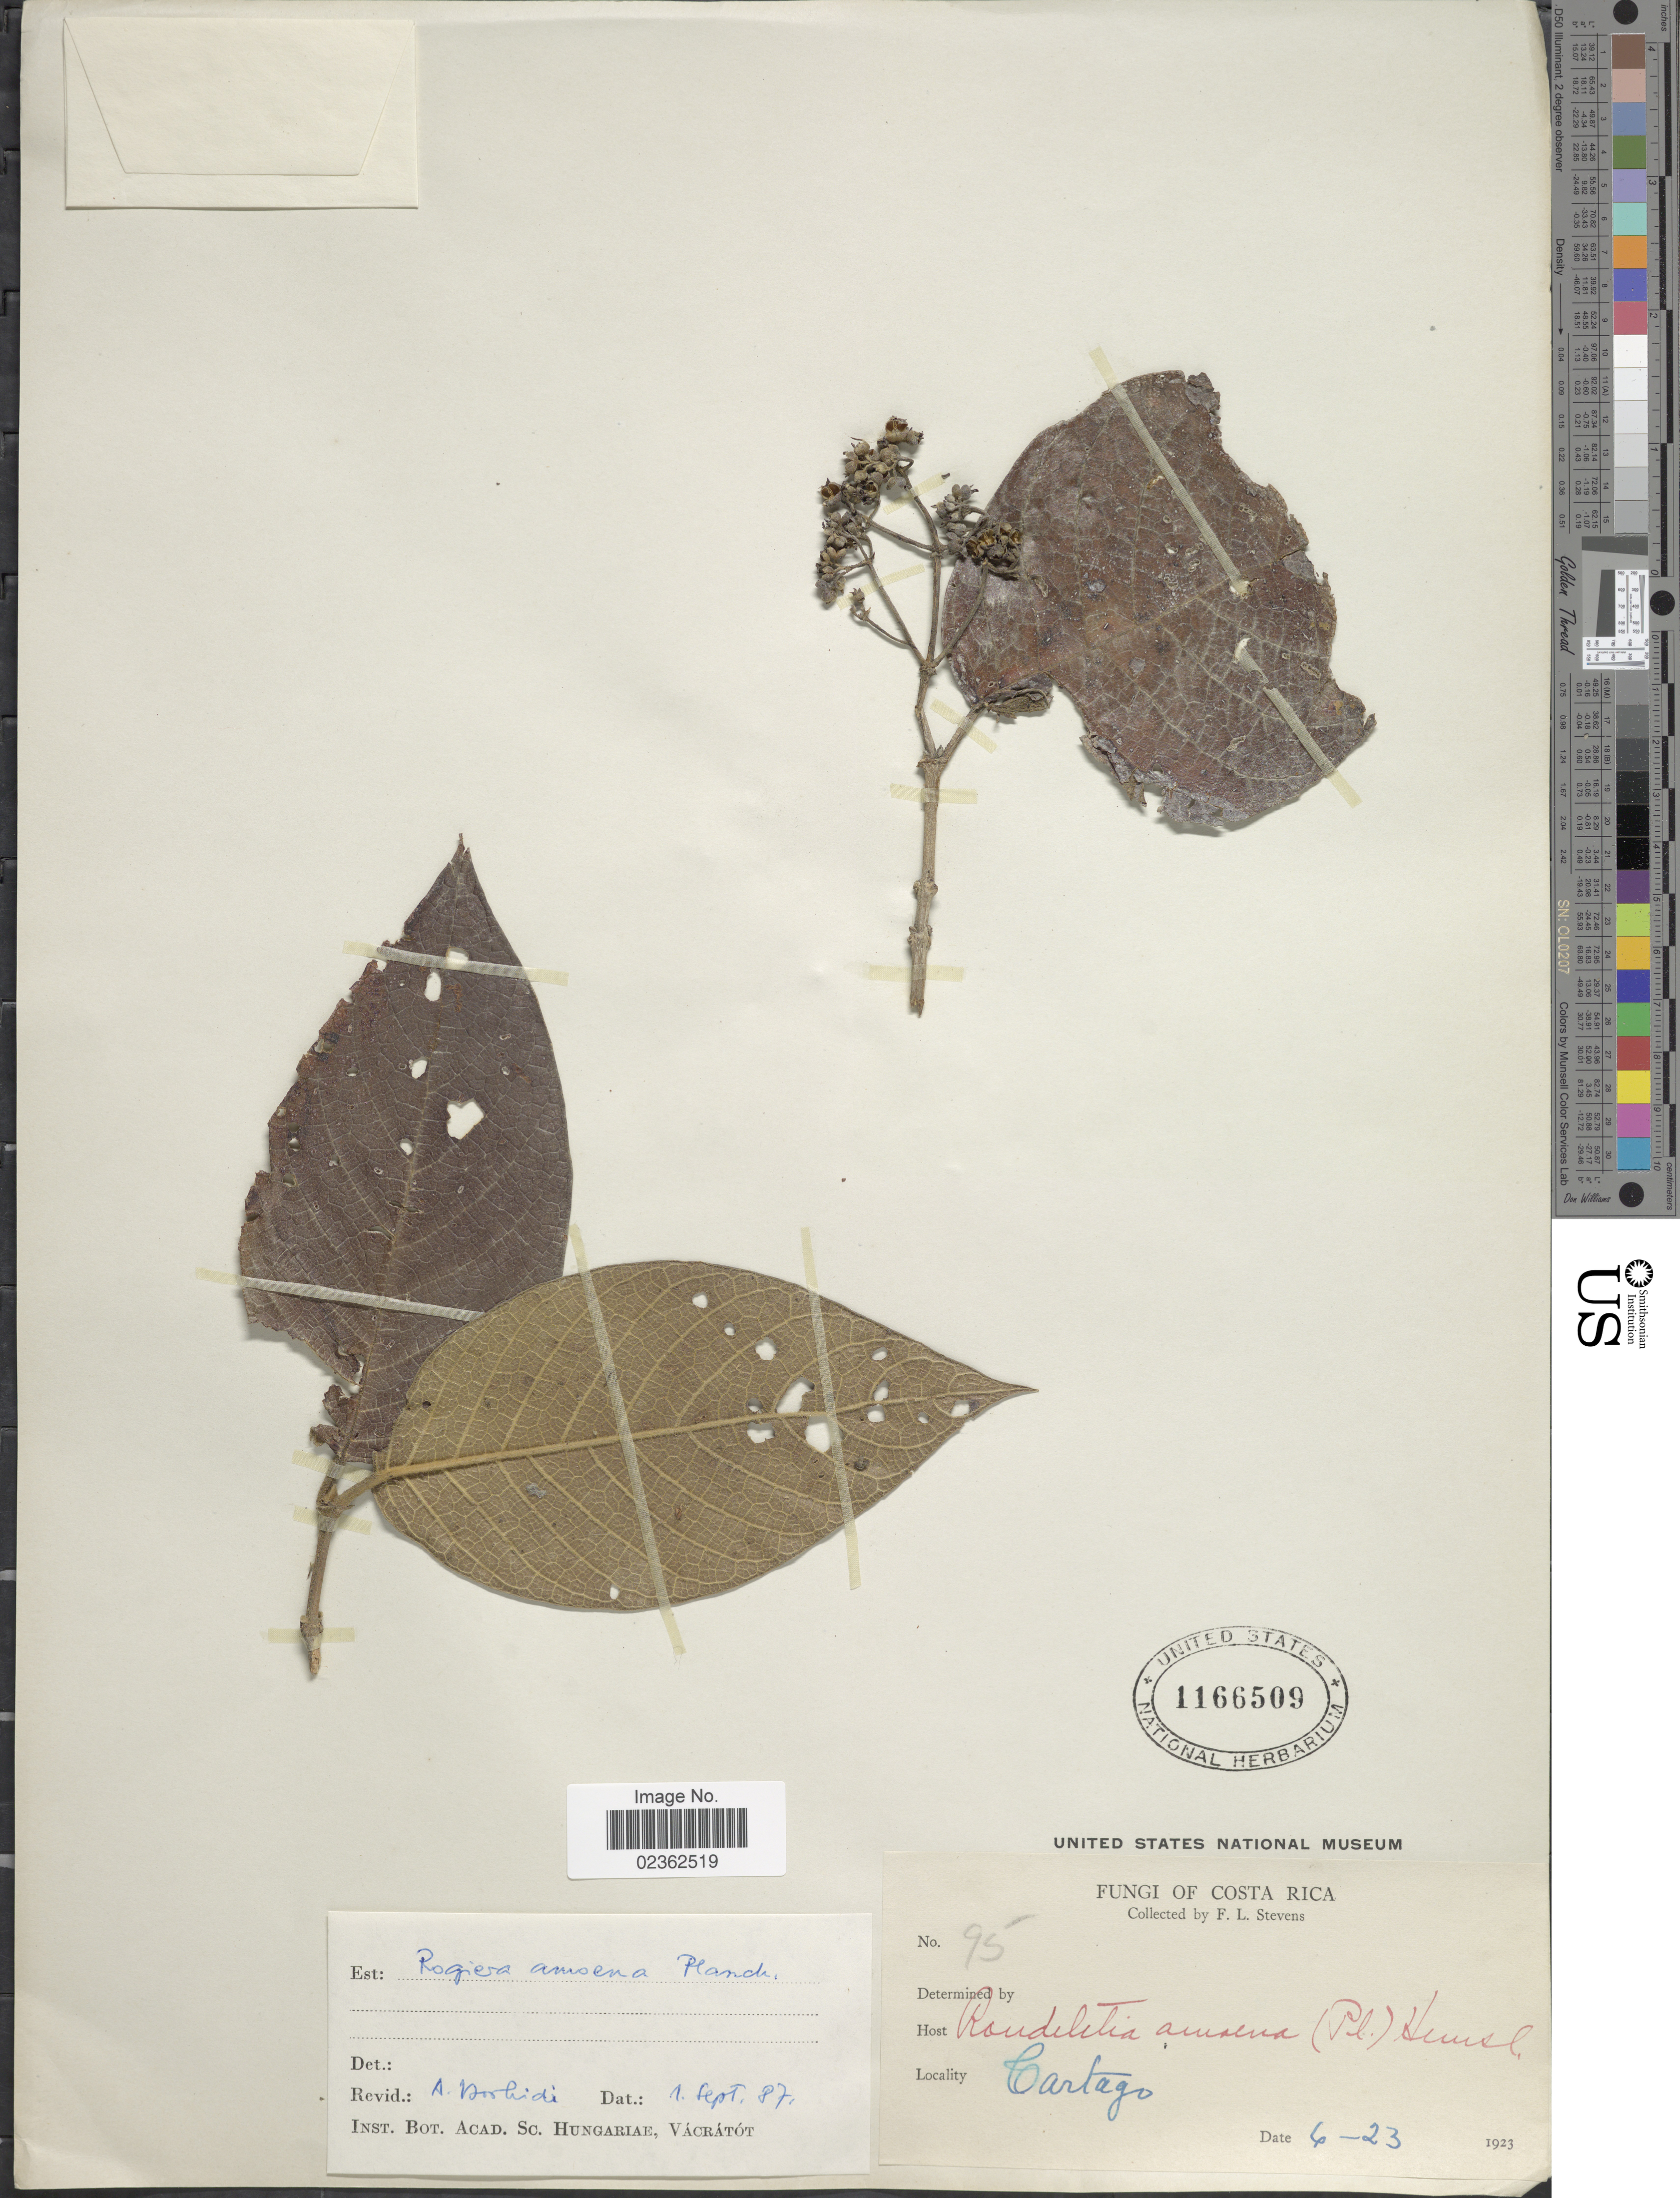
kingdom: Plantae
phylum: Tracheophyta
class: Magnoliopsida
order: Gentianales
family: Rubiaceae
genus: Rogiera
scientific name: Rogiera amoena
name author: Planch.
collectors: F. L. Stevens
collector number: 95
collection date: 1923-06-23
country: Costa Rica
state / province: Cartago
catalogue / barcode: US 1166509